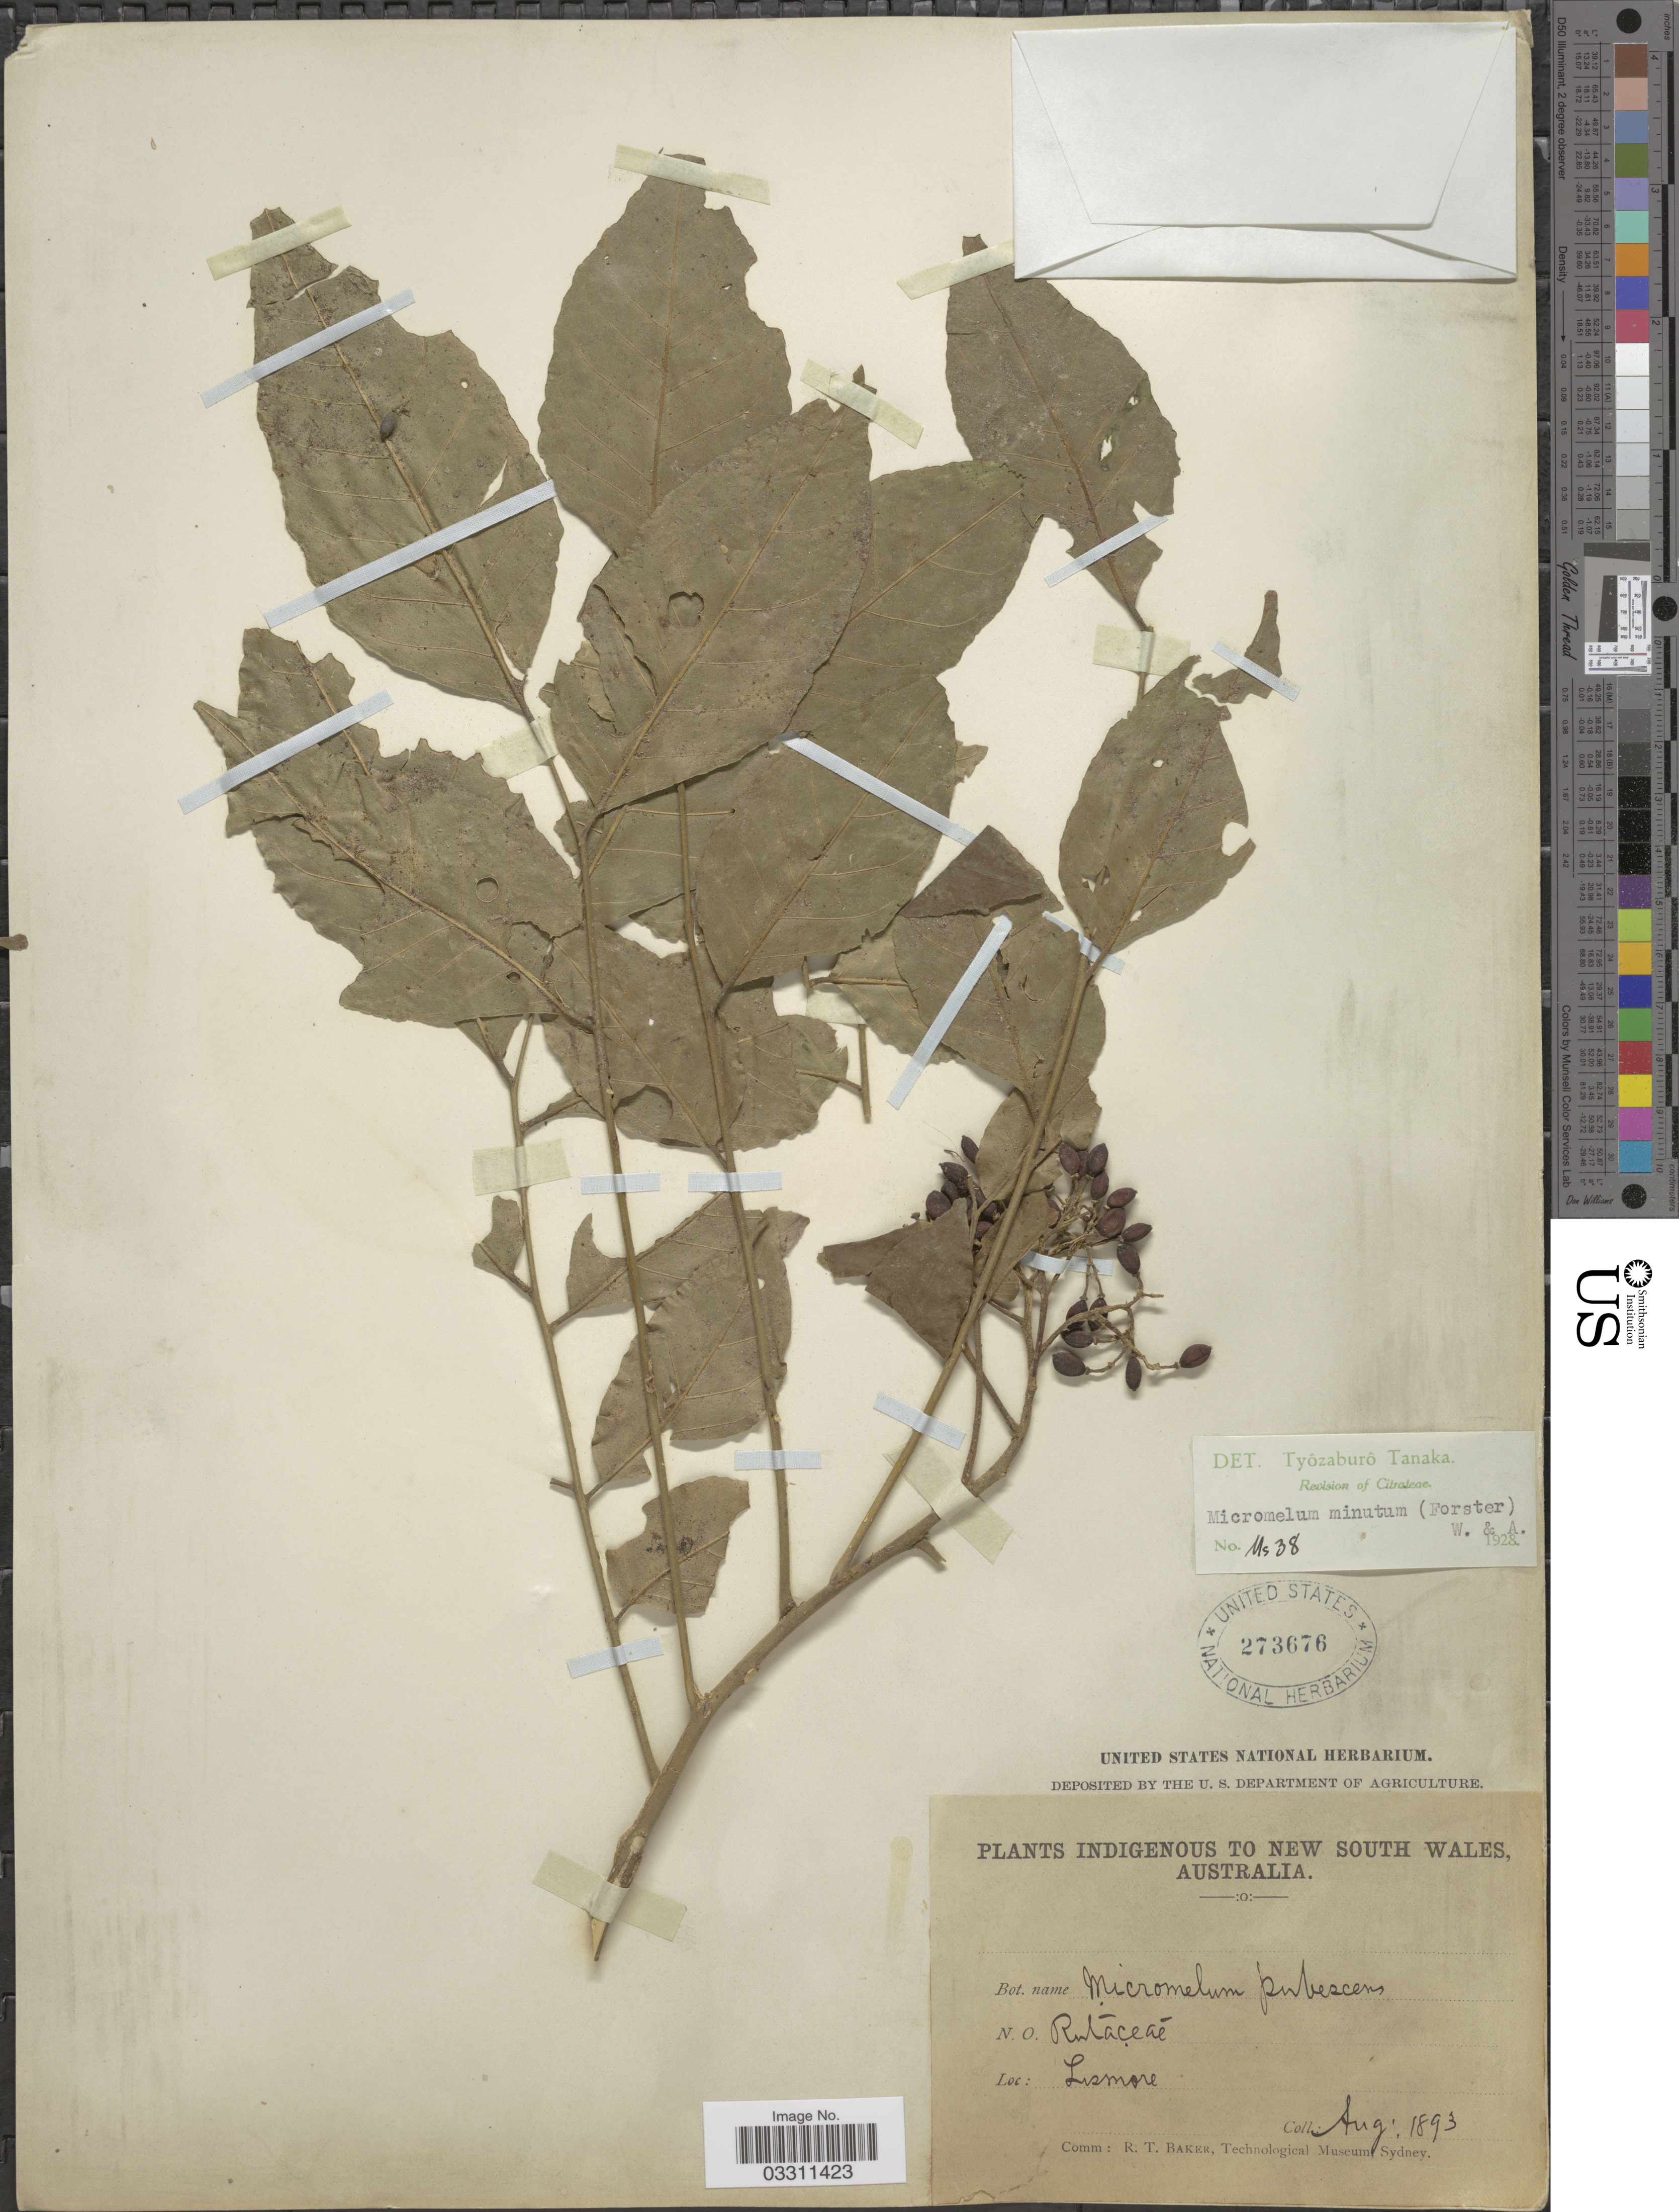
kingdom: Plantae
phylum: Tracheophyta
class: Magnoliopsida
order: Sapindales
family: Rutaceae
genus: Micromelum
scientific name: Micromelum minutum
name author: (G. Forst.) Wight & Arn.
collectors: R. T. Baker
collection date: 1893-08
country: Australia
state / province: New South Wales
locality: Lismore.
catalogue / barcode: US 273676